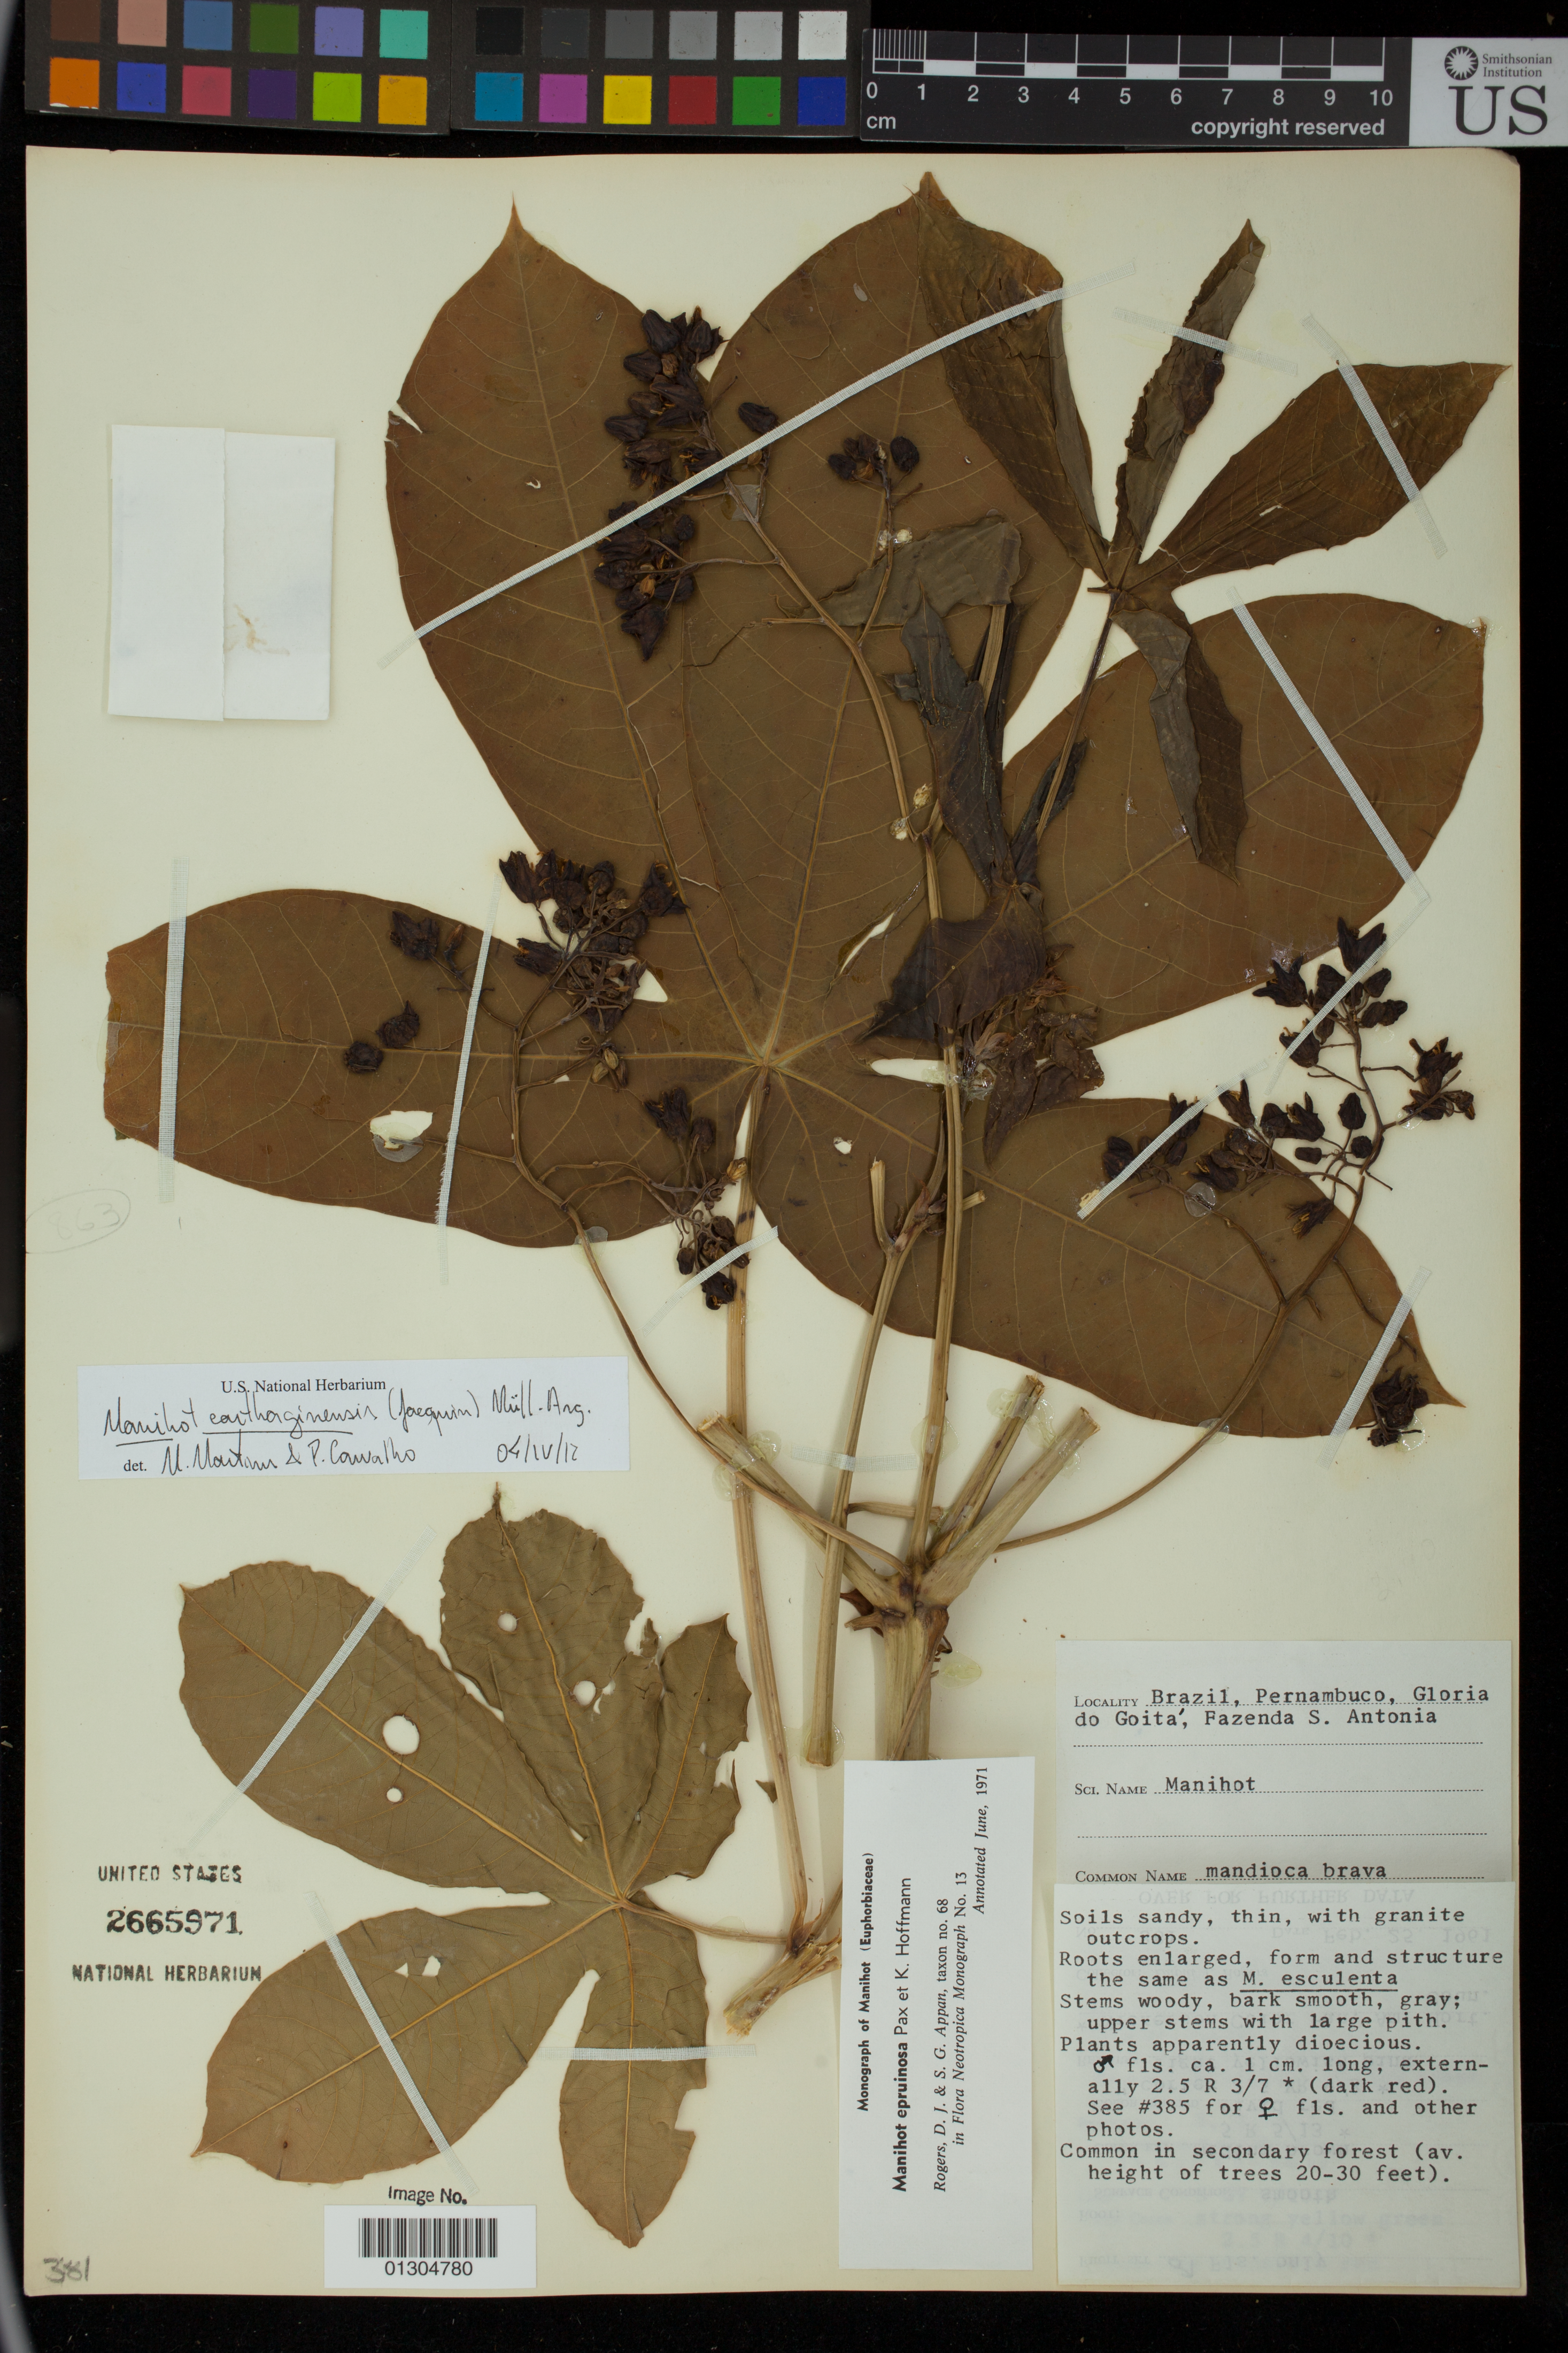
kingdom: Plantae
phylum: Tracheophyta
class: Magnoliopsida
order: Malpighiales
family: Euphorbiaceae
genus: Manihot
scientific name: Manihot carthagenensis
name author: (Jacq.) Müll. Arg.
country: Brazil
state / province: Pernambuco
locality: Gloria do Goita, Fazenda S. Antonia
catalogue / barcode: US 2665971